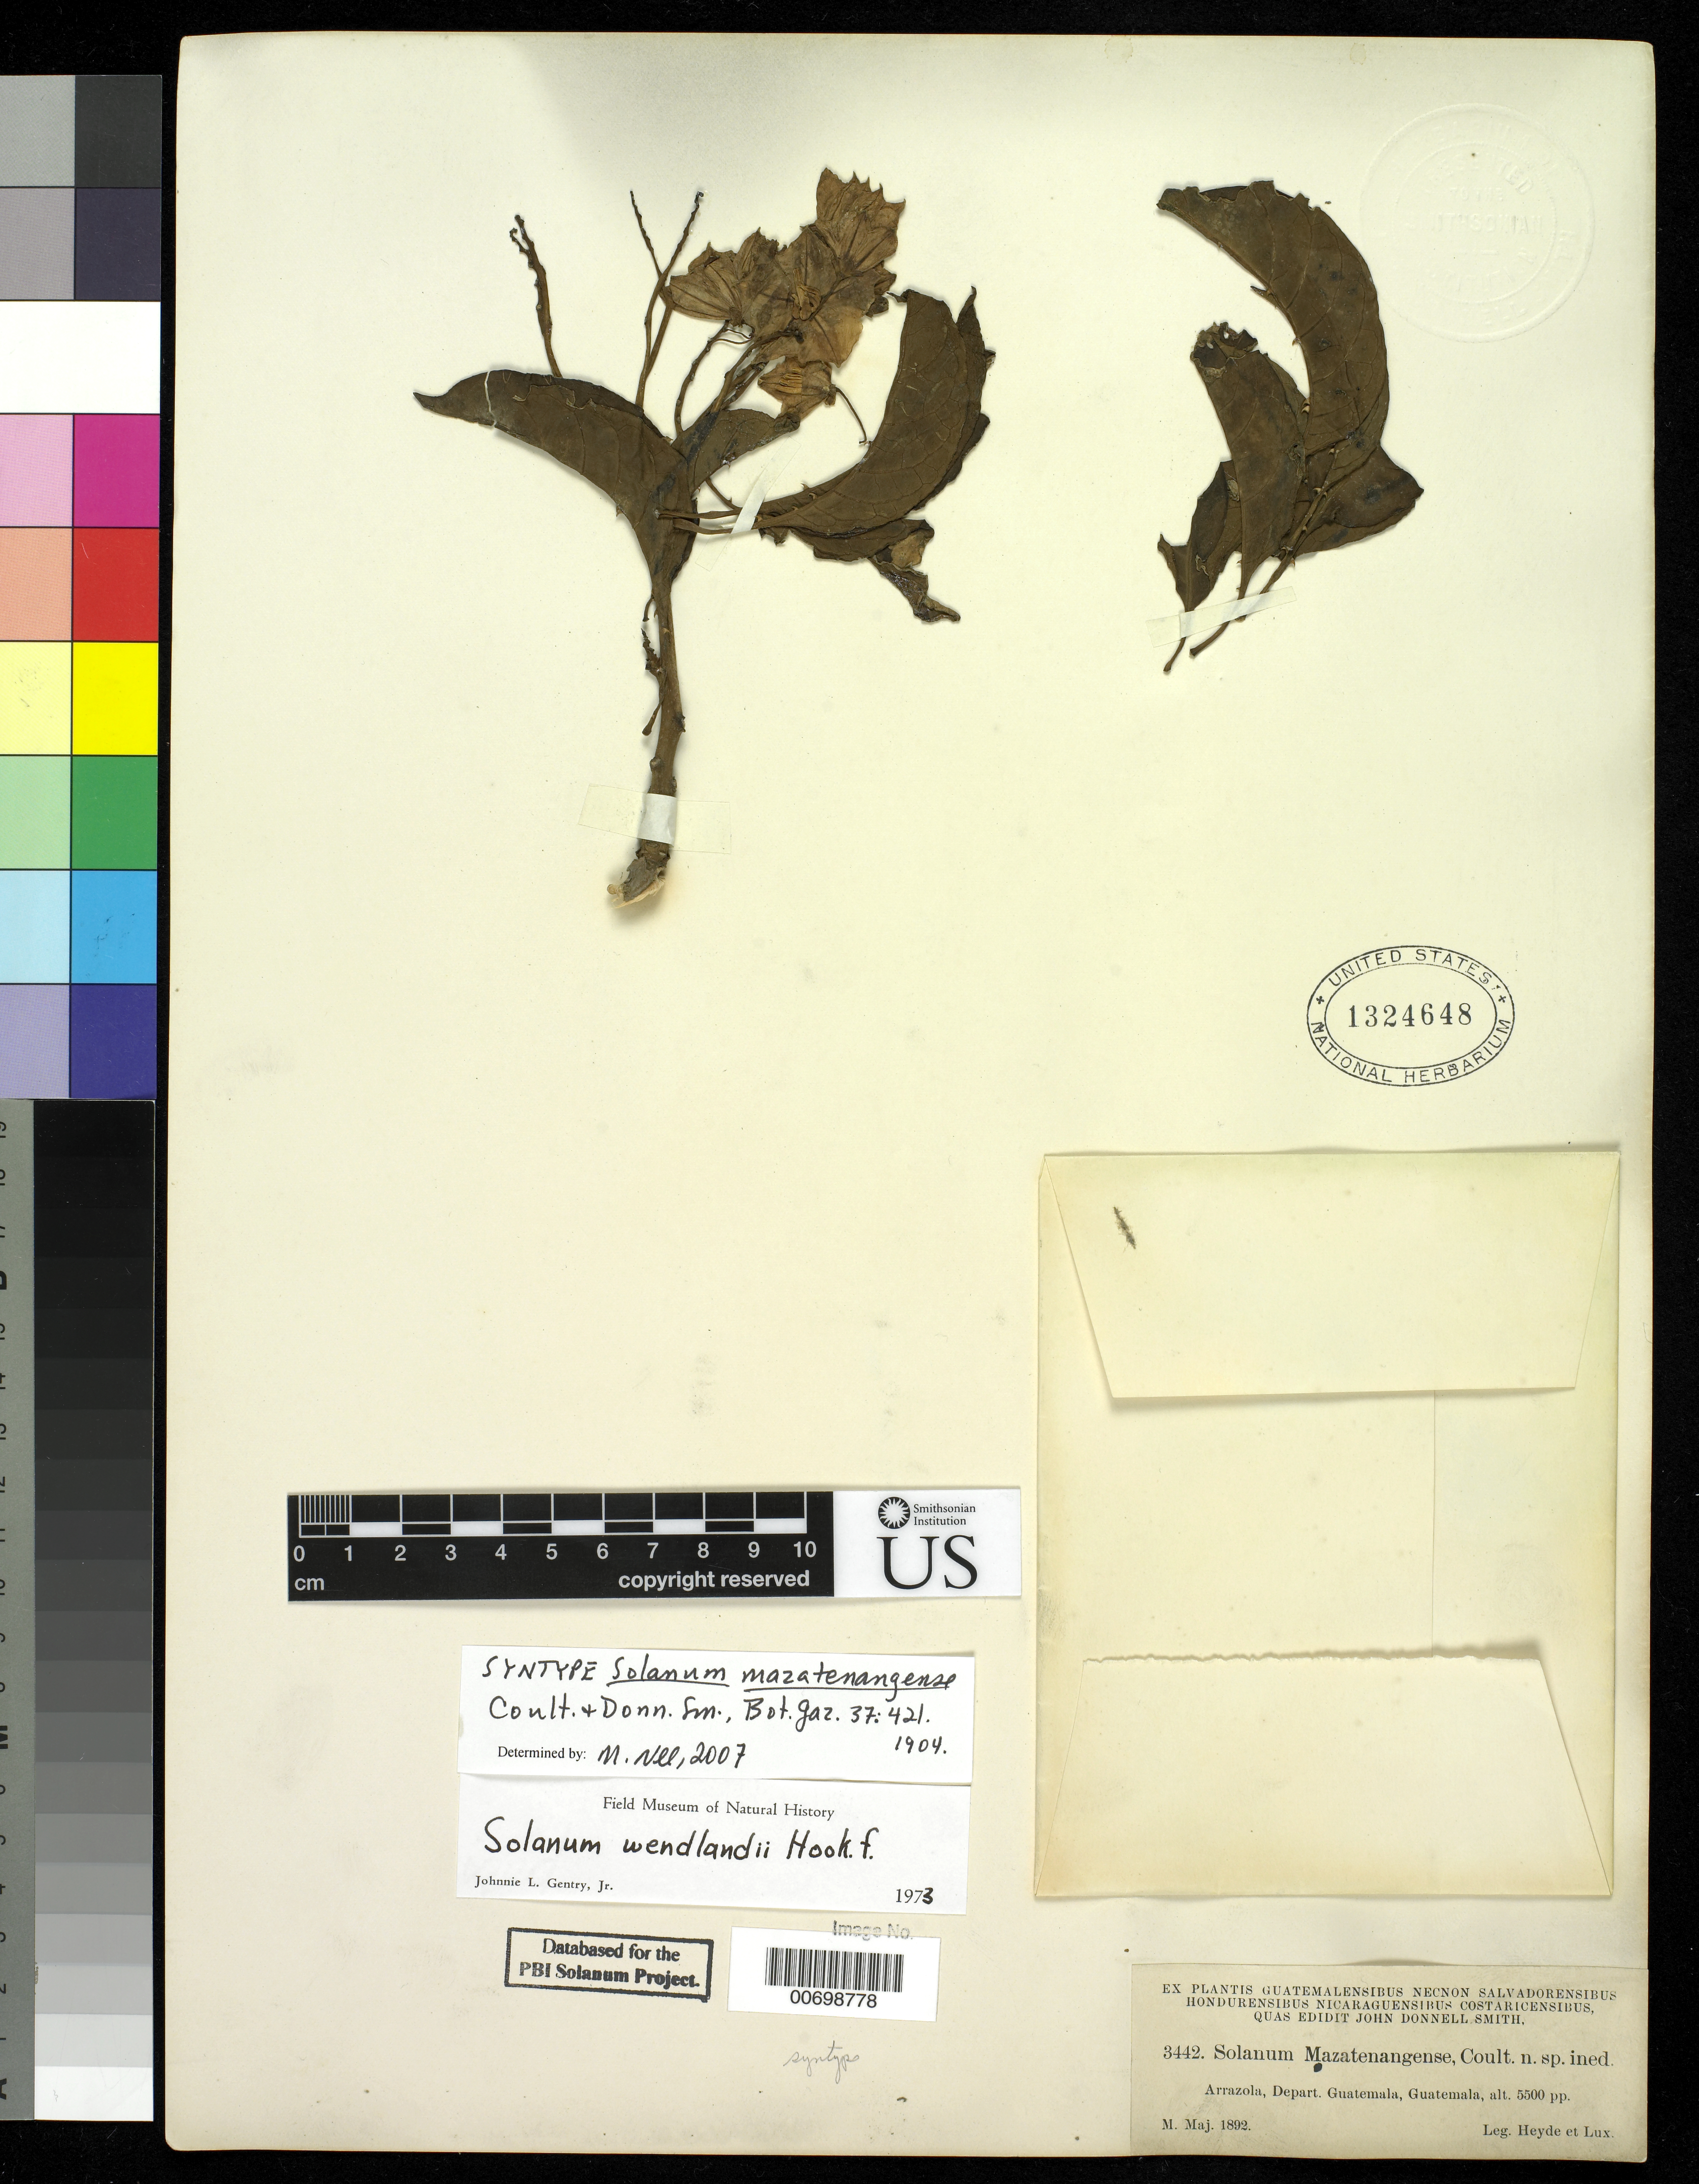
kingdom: Plantae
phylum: Tracheophyta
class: Magnoliopsida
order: Solanales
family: Solanaceae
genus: Solanum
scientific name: Solanum mazatenangense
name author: J.M. Coult. & Donn. Sm.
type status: Syntype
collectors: E. T. Heyde & E. Lux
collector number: J.D.S. 3442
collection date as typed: May 1892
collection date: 1892-05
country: Guatemala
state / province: Guatemala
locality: Arrazola, Depart. Guatemala.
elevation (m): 1676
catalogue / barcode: US 1324648